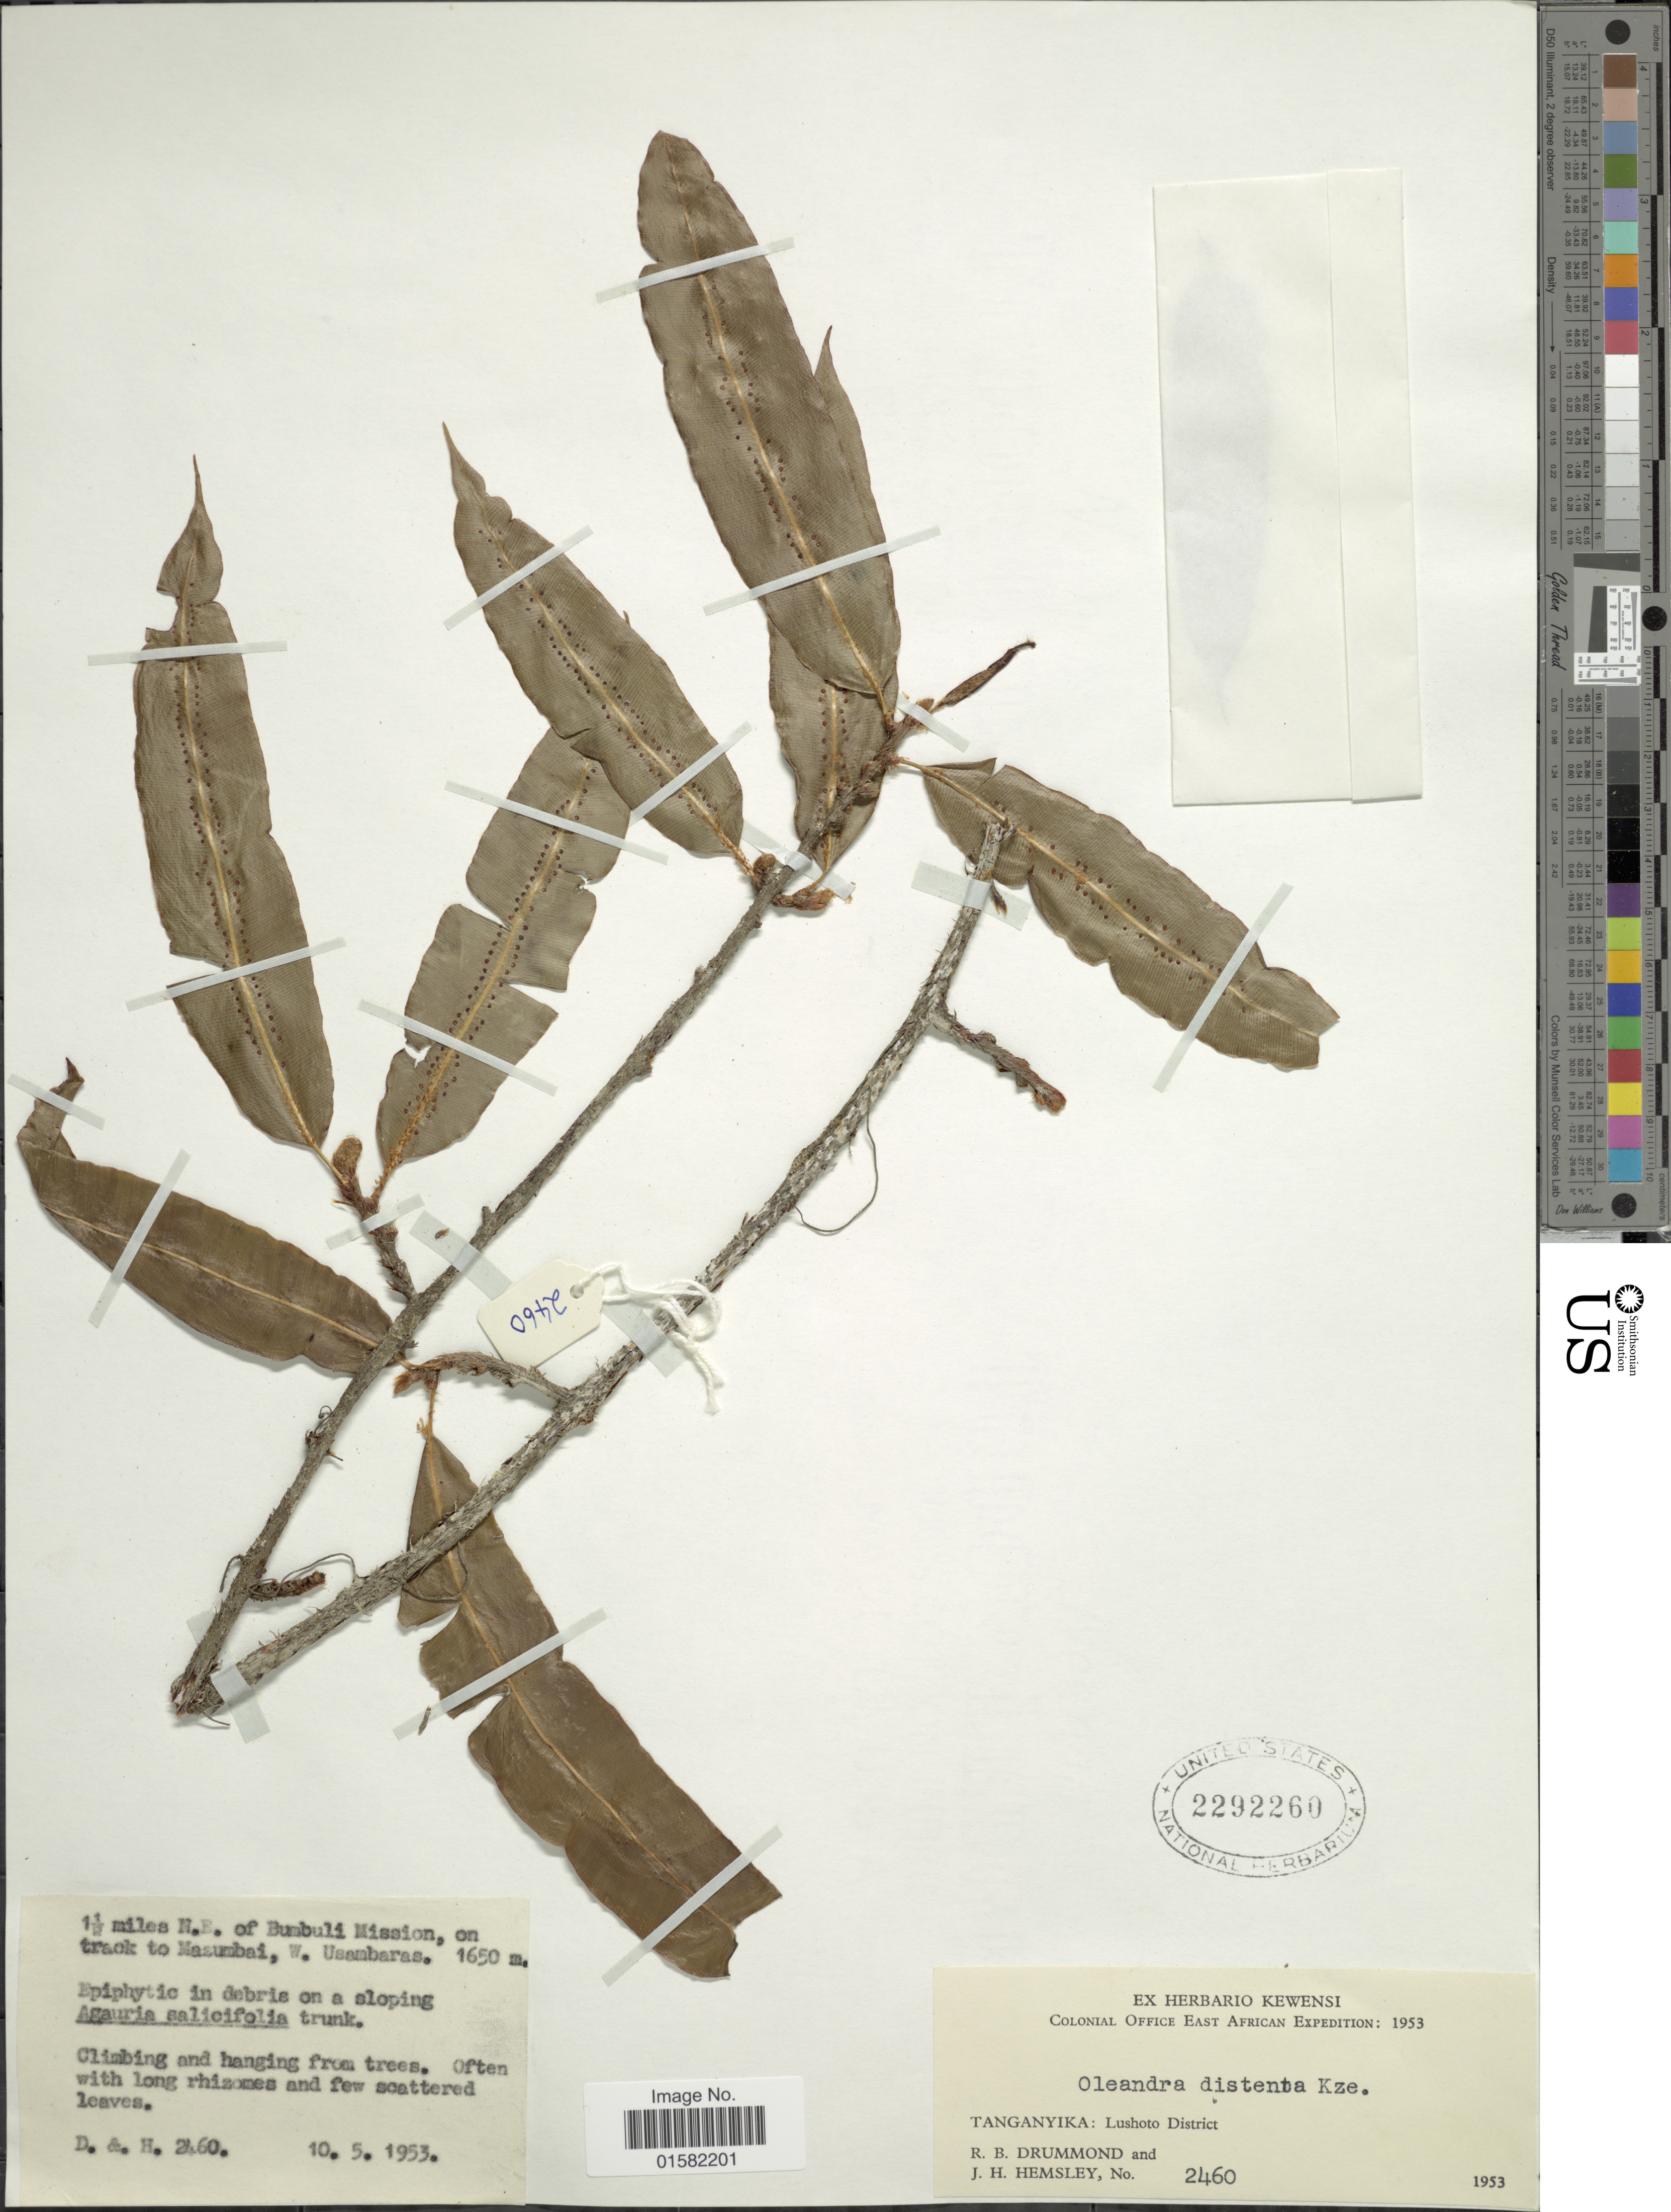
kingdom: Plantae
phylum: Tracheophyta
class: Polypodiopsida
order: Polypodiales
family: Oleandraceae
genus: Oleandra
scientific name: Oleandra articulata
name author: (Sw.) C. Presl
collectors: R. Drummond & J. H. Hemsley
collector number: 2460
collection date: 1953-05-10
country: Tanzania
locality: Tanganyika: Lushoto District, 1½ miles N.E. of Bumbuli Mission, on track to Masumbai, W Usambaras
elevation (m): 1650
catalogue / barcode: US 2292260